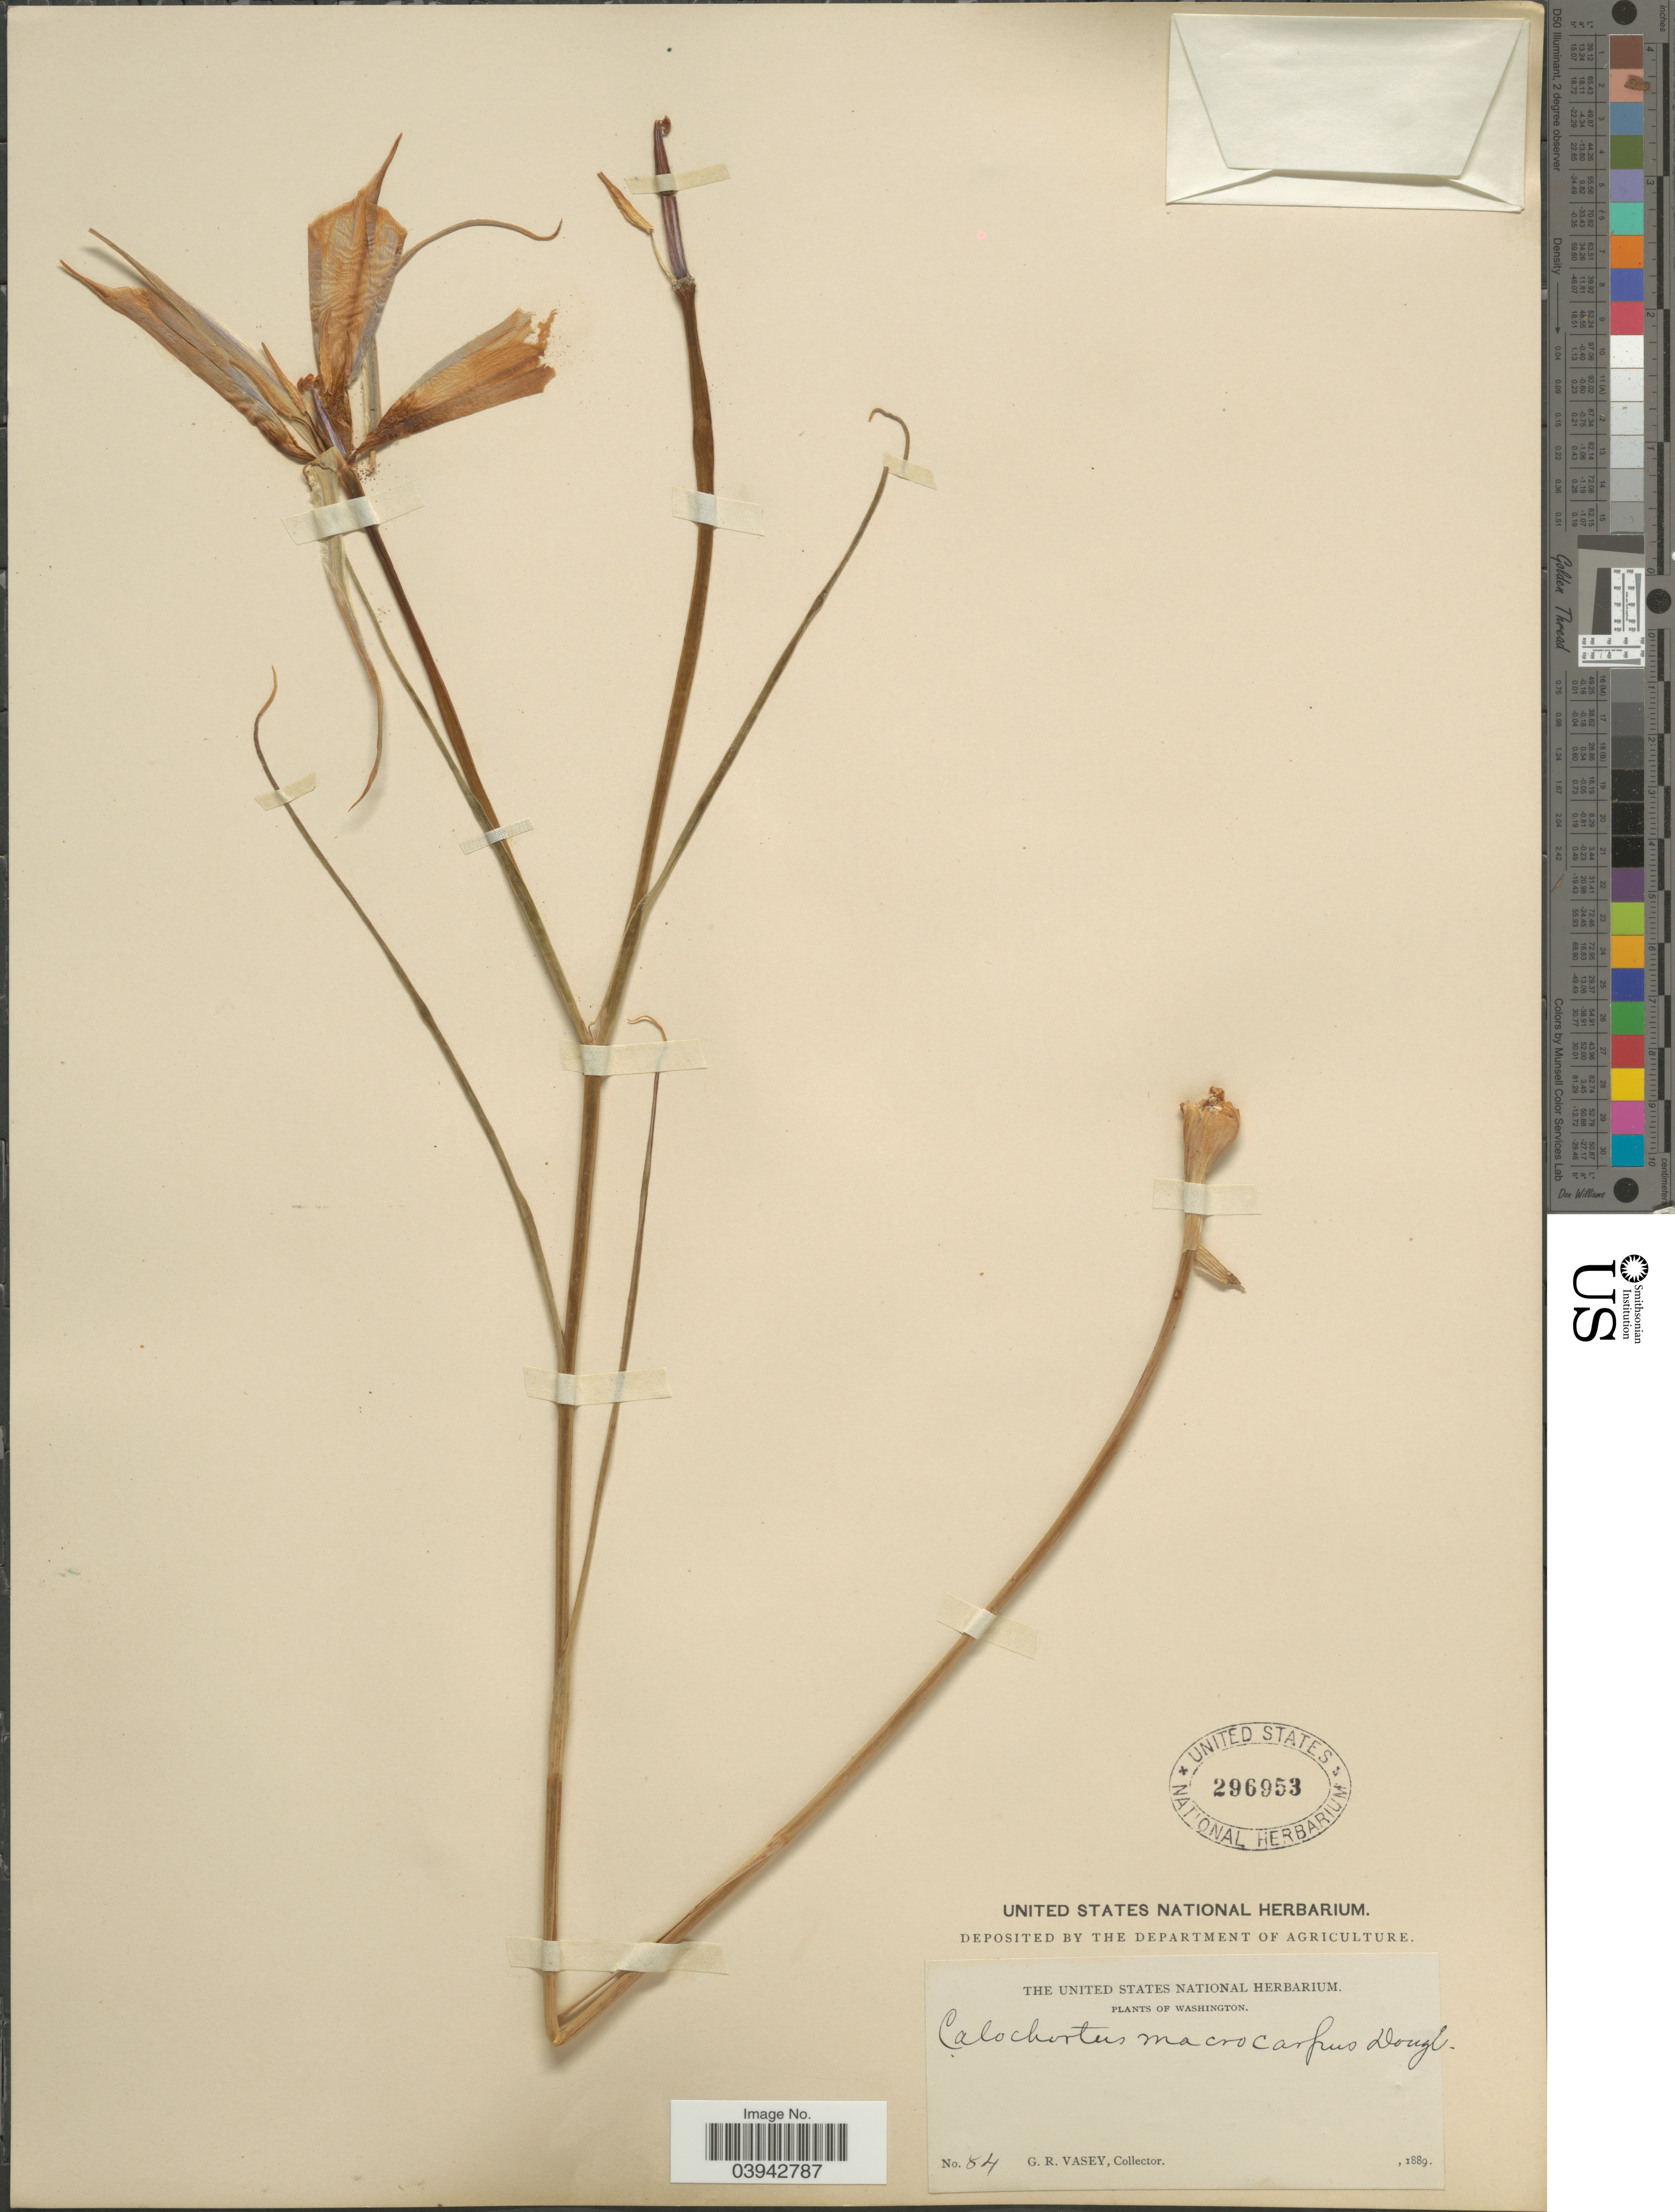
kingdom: Plantae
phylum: Tracheophyta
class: Liliopsida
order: Liliales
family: Liliaceae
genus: Calochortus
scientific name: Calochortus macrocarpus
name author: Douglas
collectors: G. R. Vasey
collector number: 84*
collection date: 1889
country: United States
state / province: Washington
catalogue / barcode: US 296953